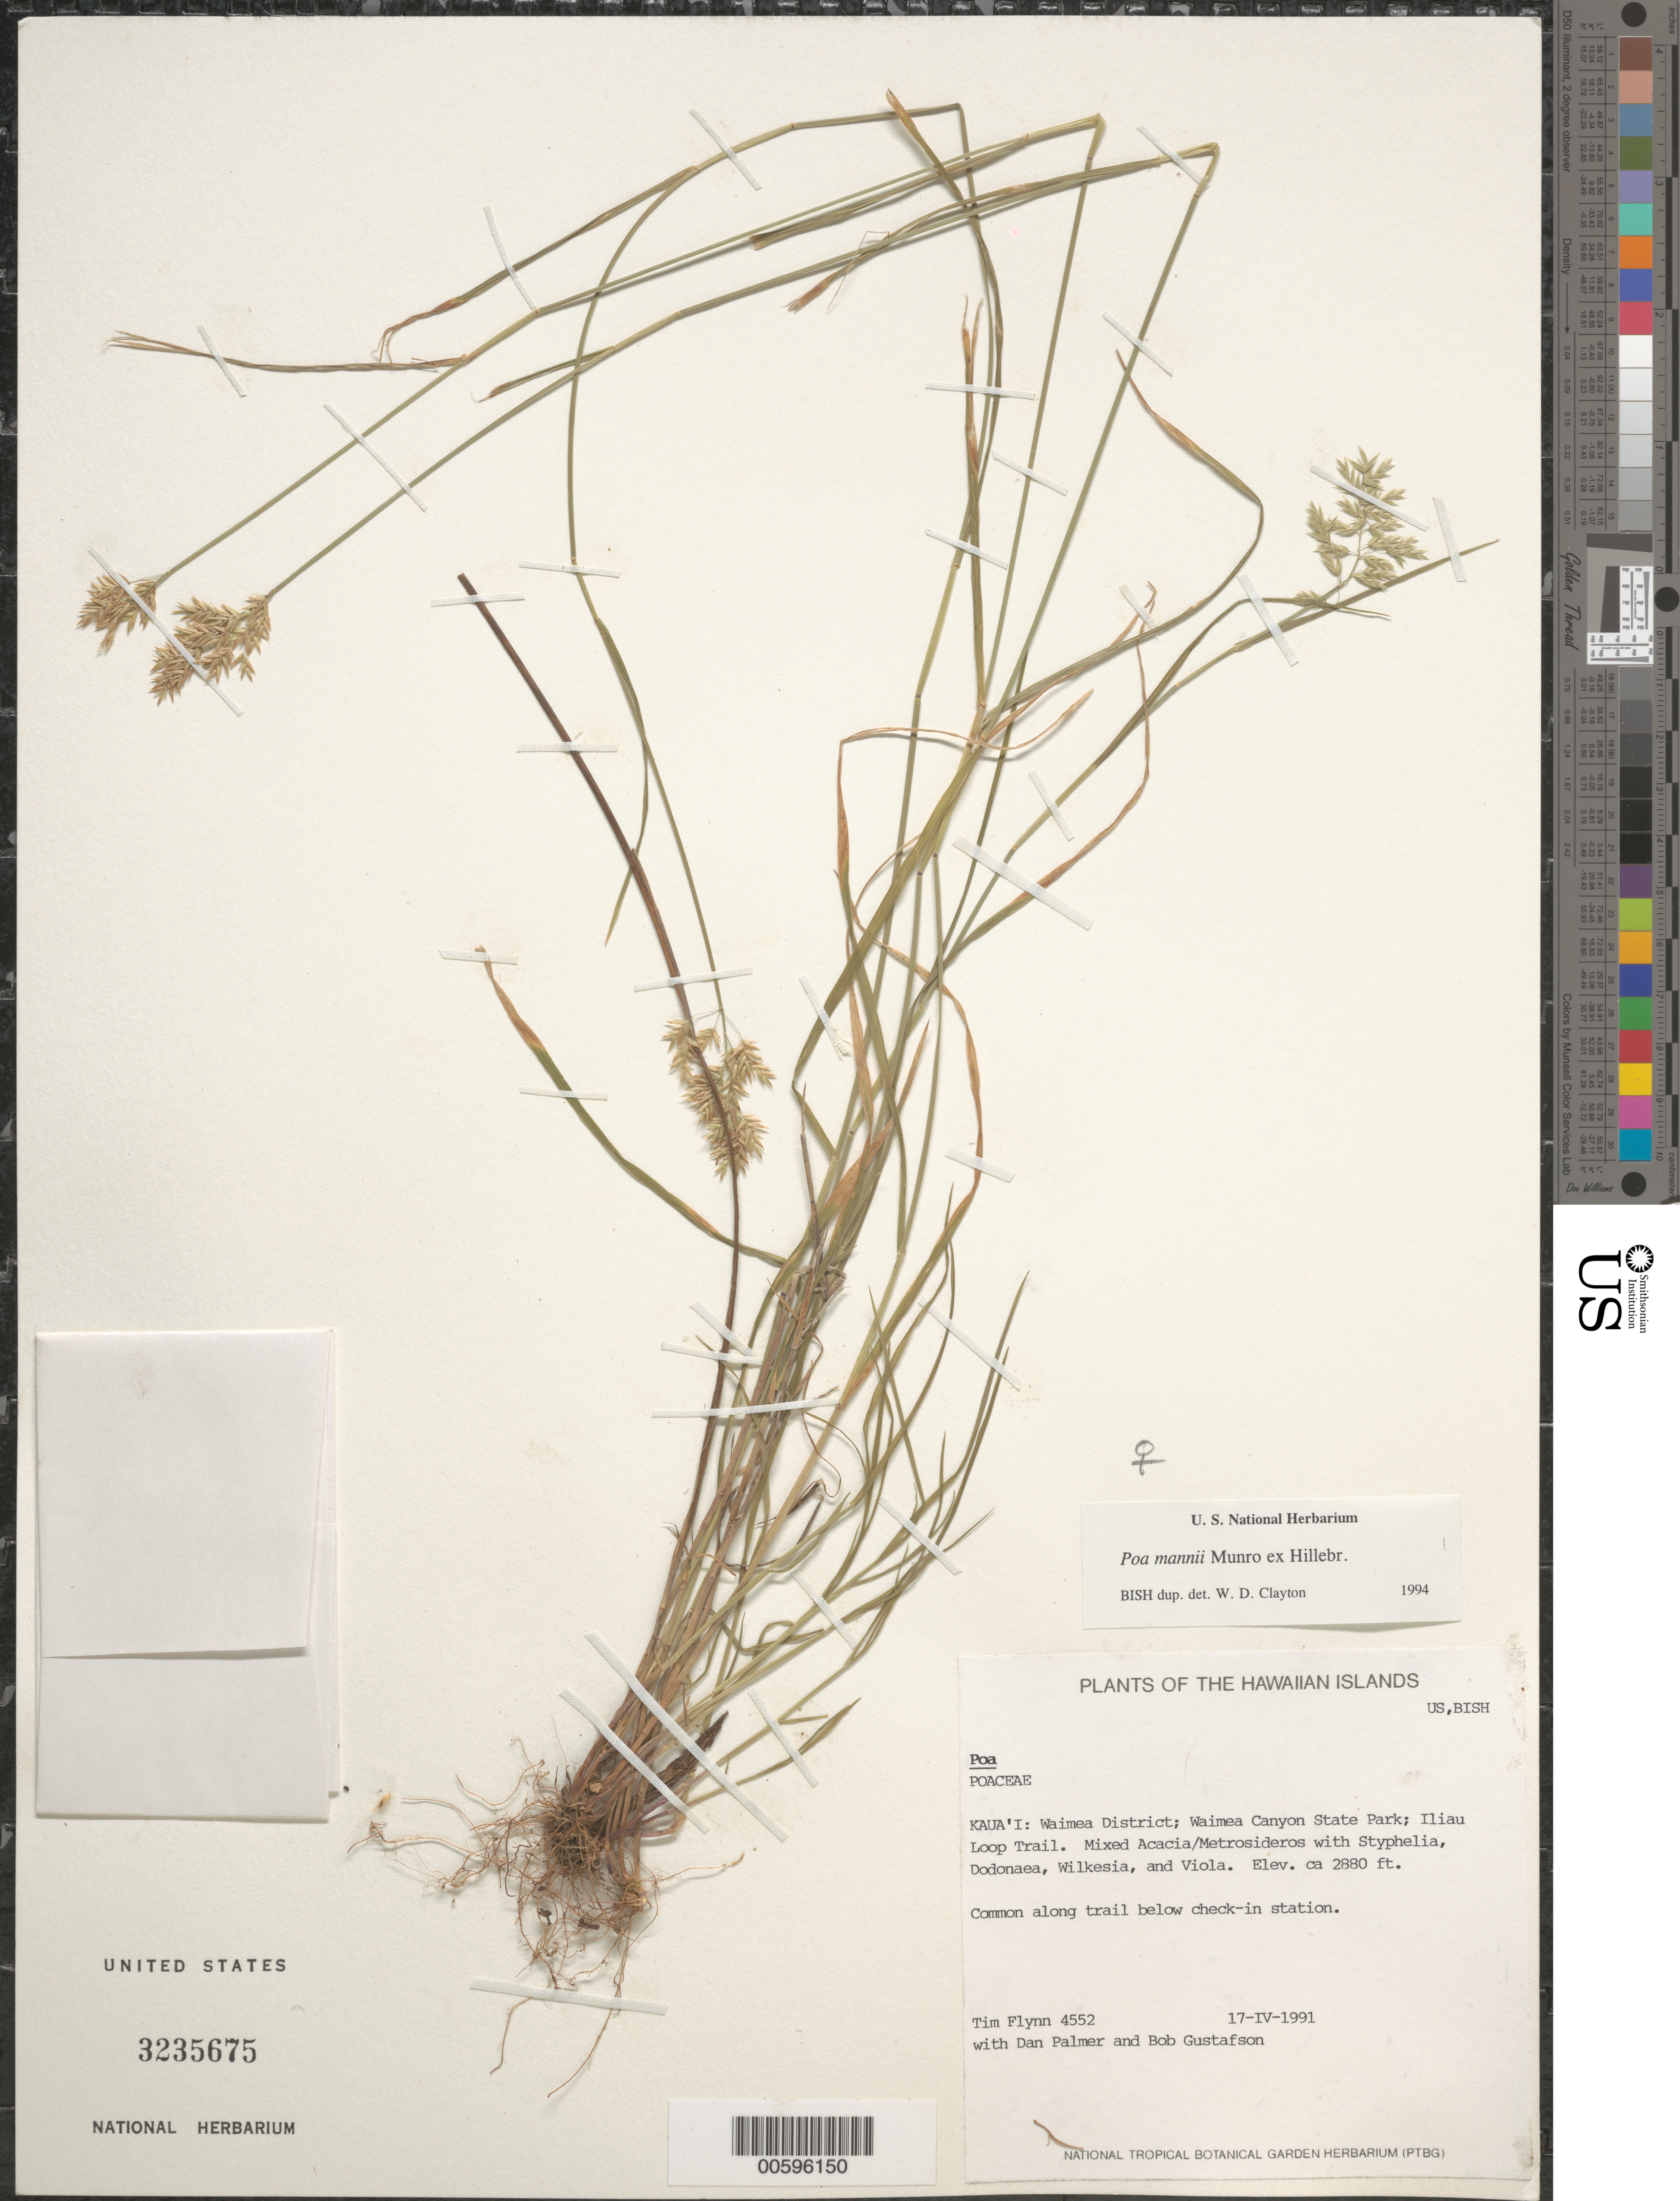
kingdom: Plantae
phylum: Tracheophyta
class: Liliopsida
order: Poales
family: Poaceae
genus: Poa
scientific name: Poa mannii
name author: Munro ex Hillebr.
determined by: Clayton, W. D.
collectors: T. W. Flynn, D. Palmer & B. Gustafson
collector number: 4552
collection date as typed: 17 Apr 1991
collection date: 1991-04-17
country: United States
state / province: Hawaii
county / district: Kauai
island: Kaua'i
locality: Waimea Dist; Waimea Canyon State Park; Iliau Loop Trail.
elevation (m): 878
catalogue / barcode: US 3235675